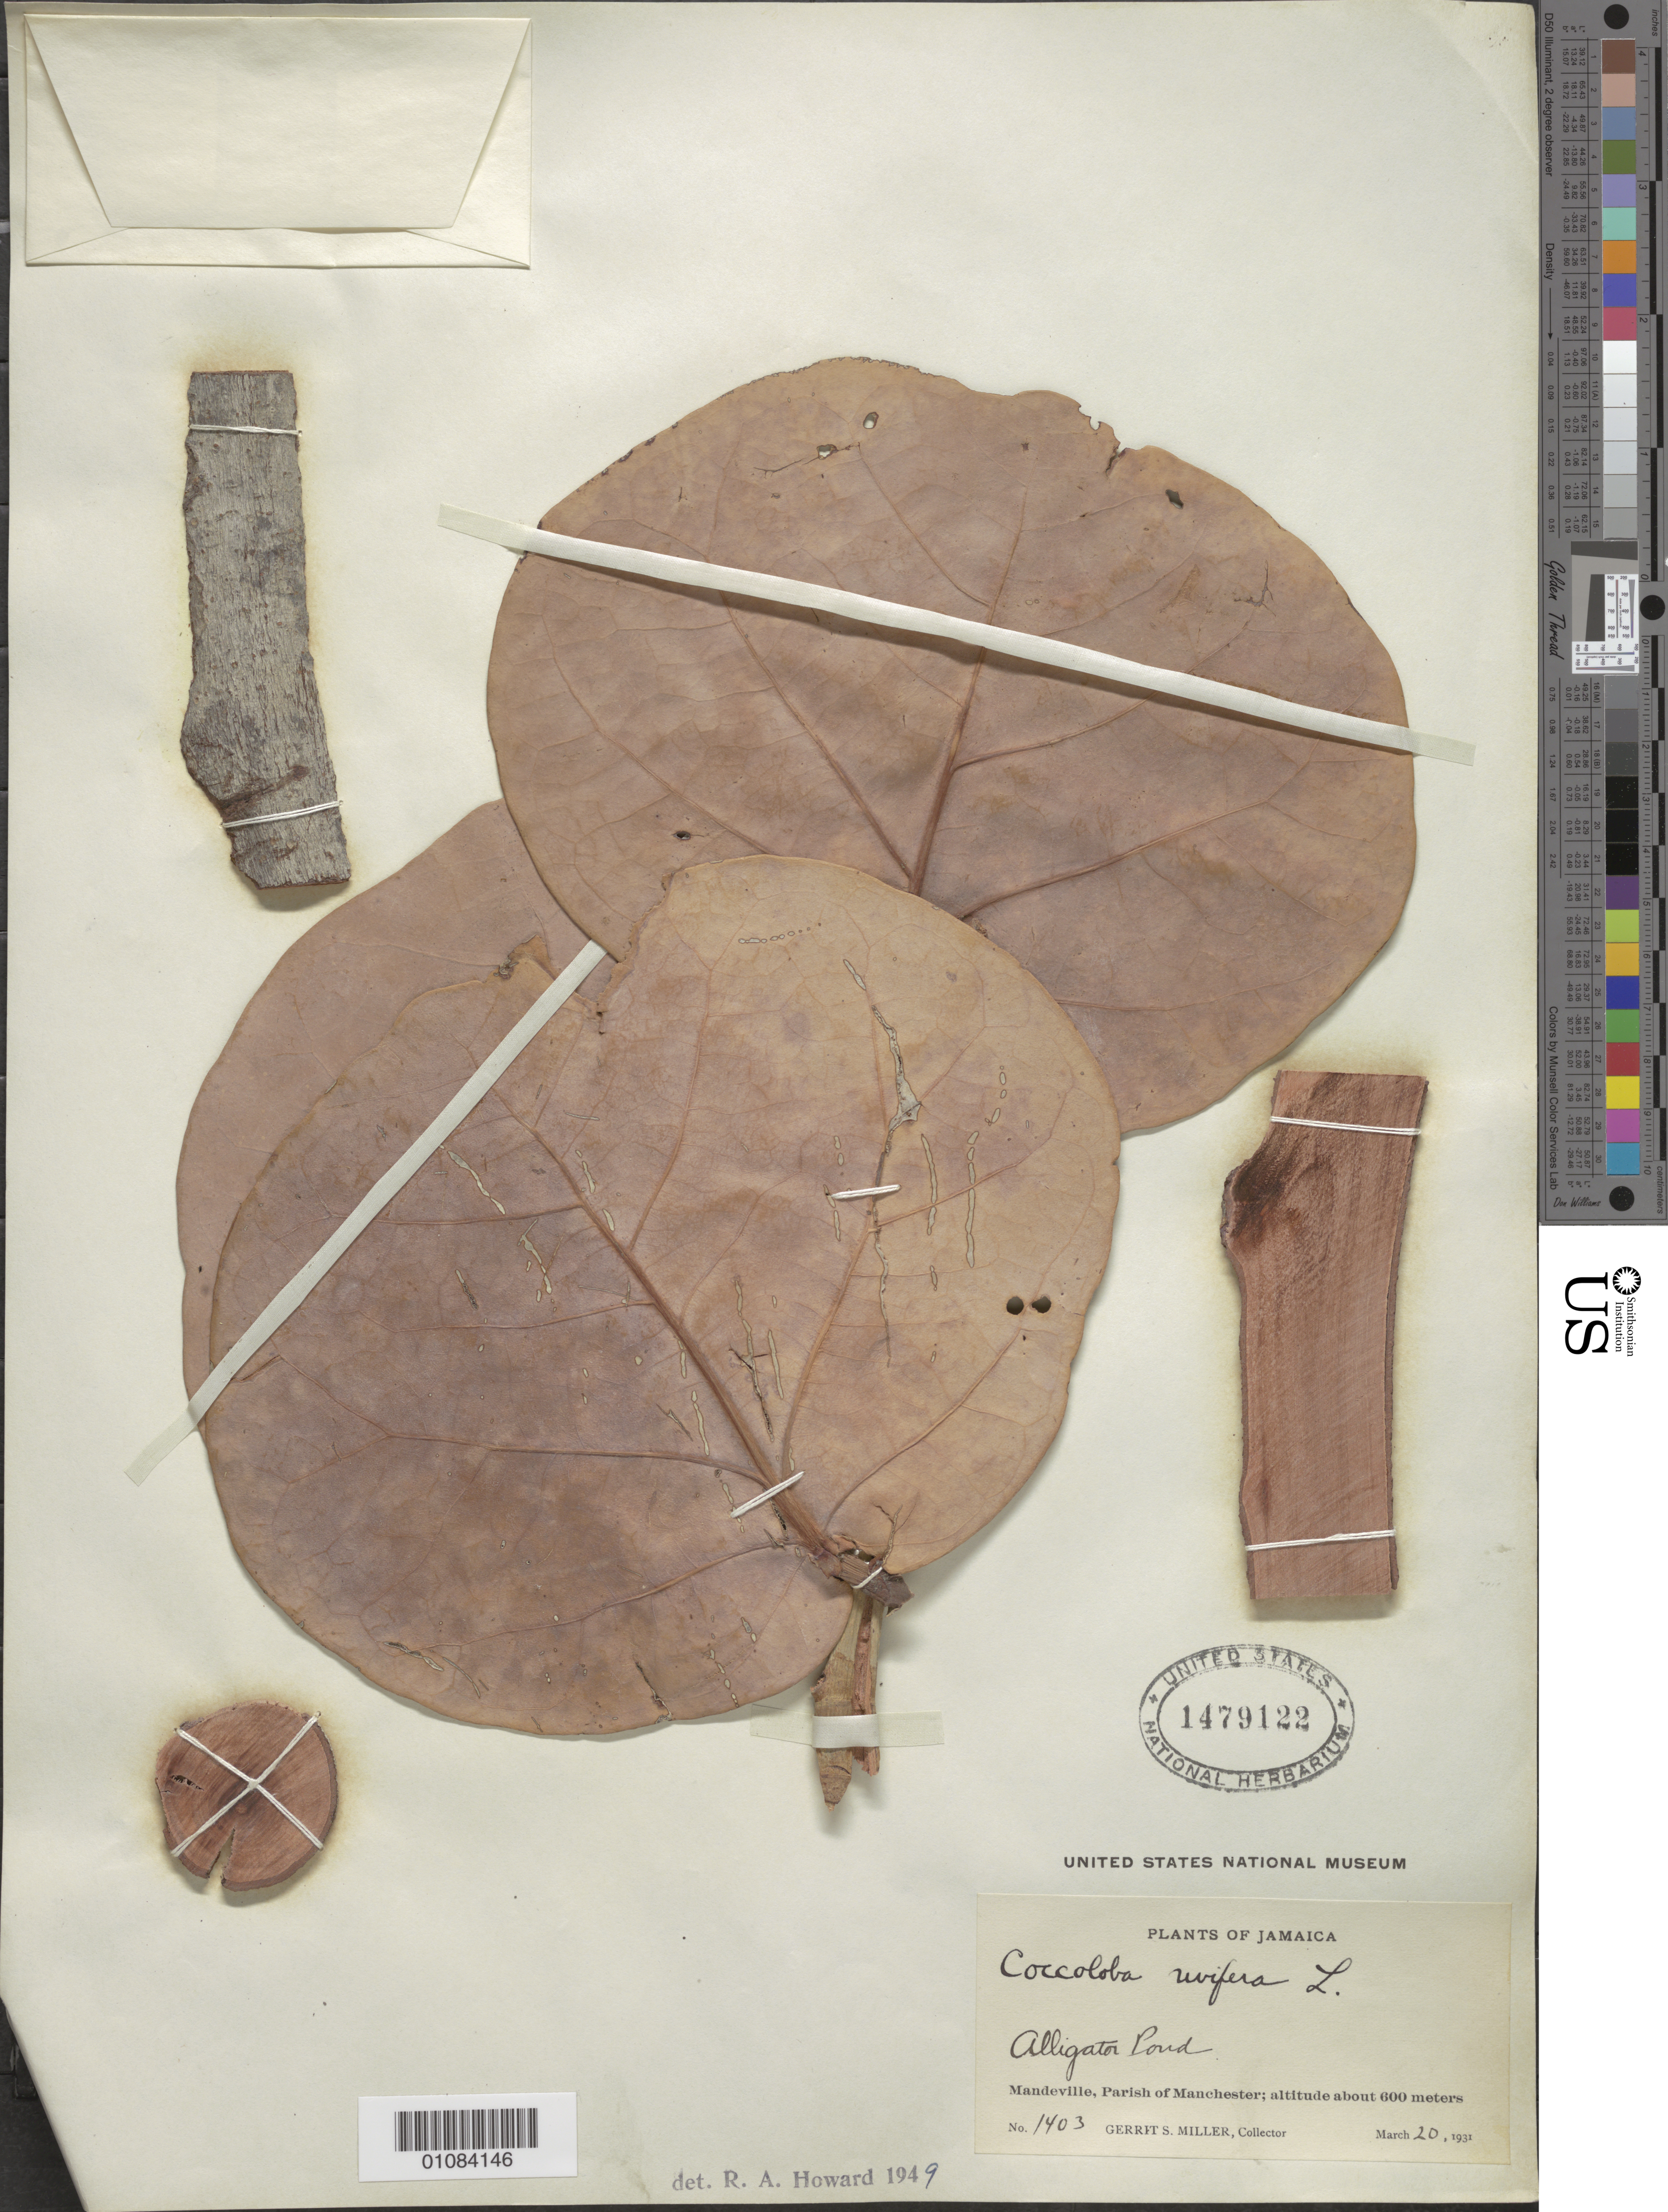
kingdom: Plantae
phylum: Tracheophyta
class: Magnoliopsida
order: Caryophyllales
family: Polygonaceae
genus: Coccoloba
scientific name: Coccoloba uvifera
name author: L.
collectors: G. S. Miller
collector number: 1403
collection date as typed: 20 Mar 1931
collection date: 1931-03-20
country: Jamaica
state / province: Manchester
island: Jamaica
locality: Mandeville, Alligator Pond.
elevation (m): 600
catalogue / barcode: US 1479122